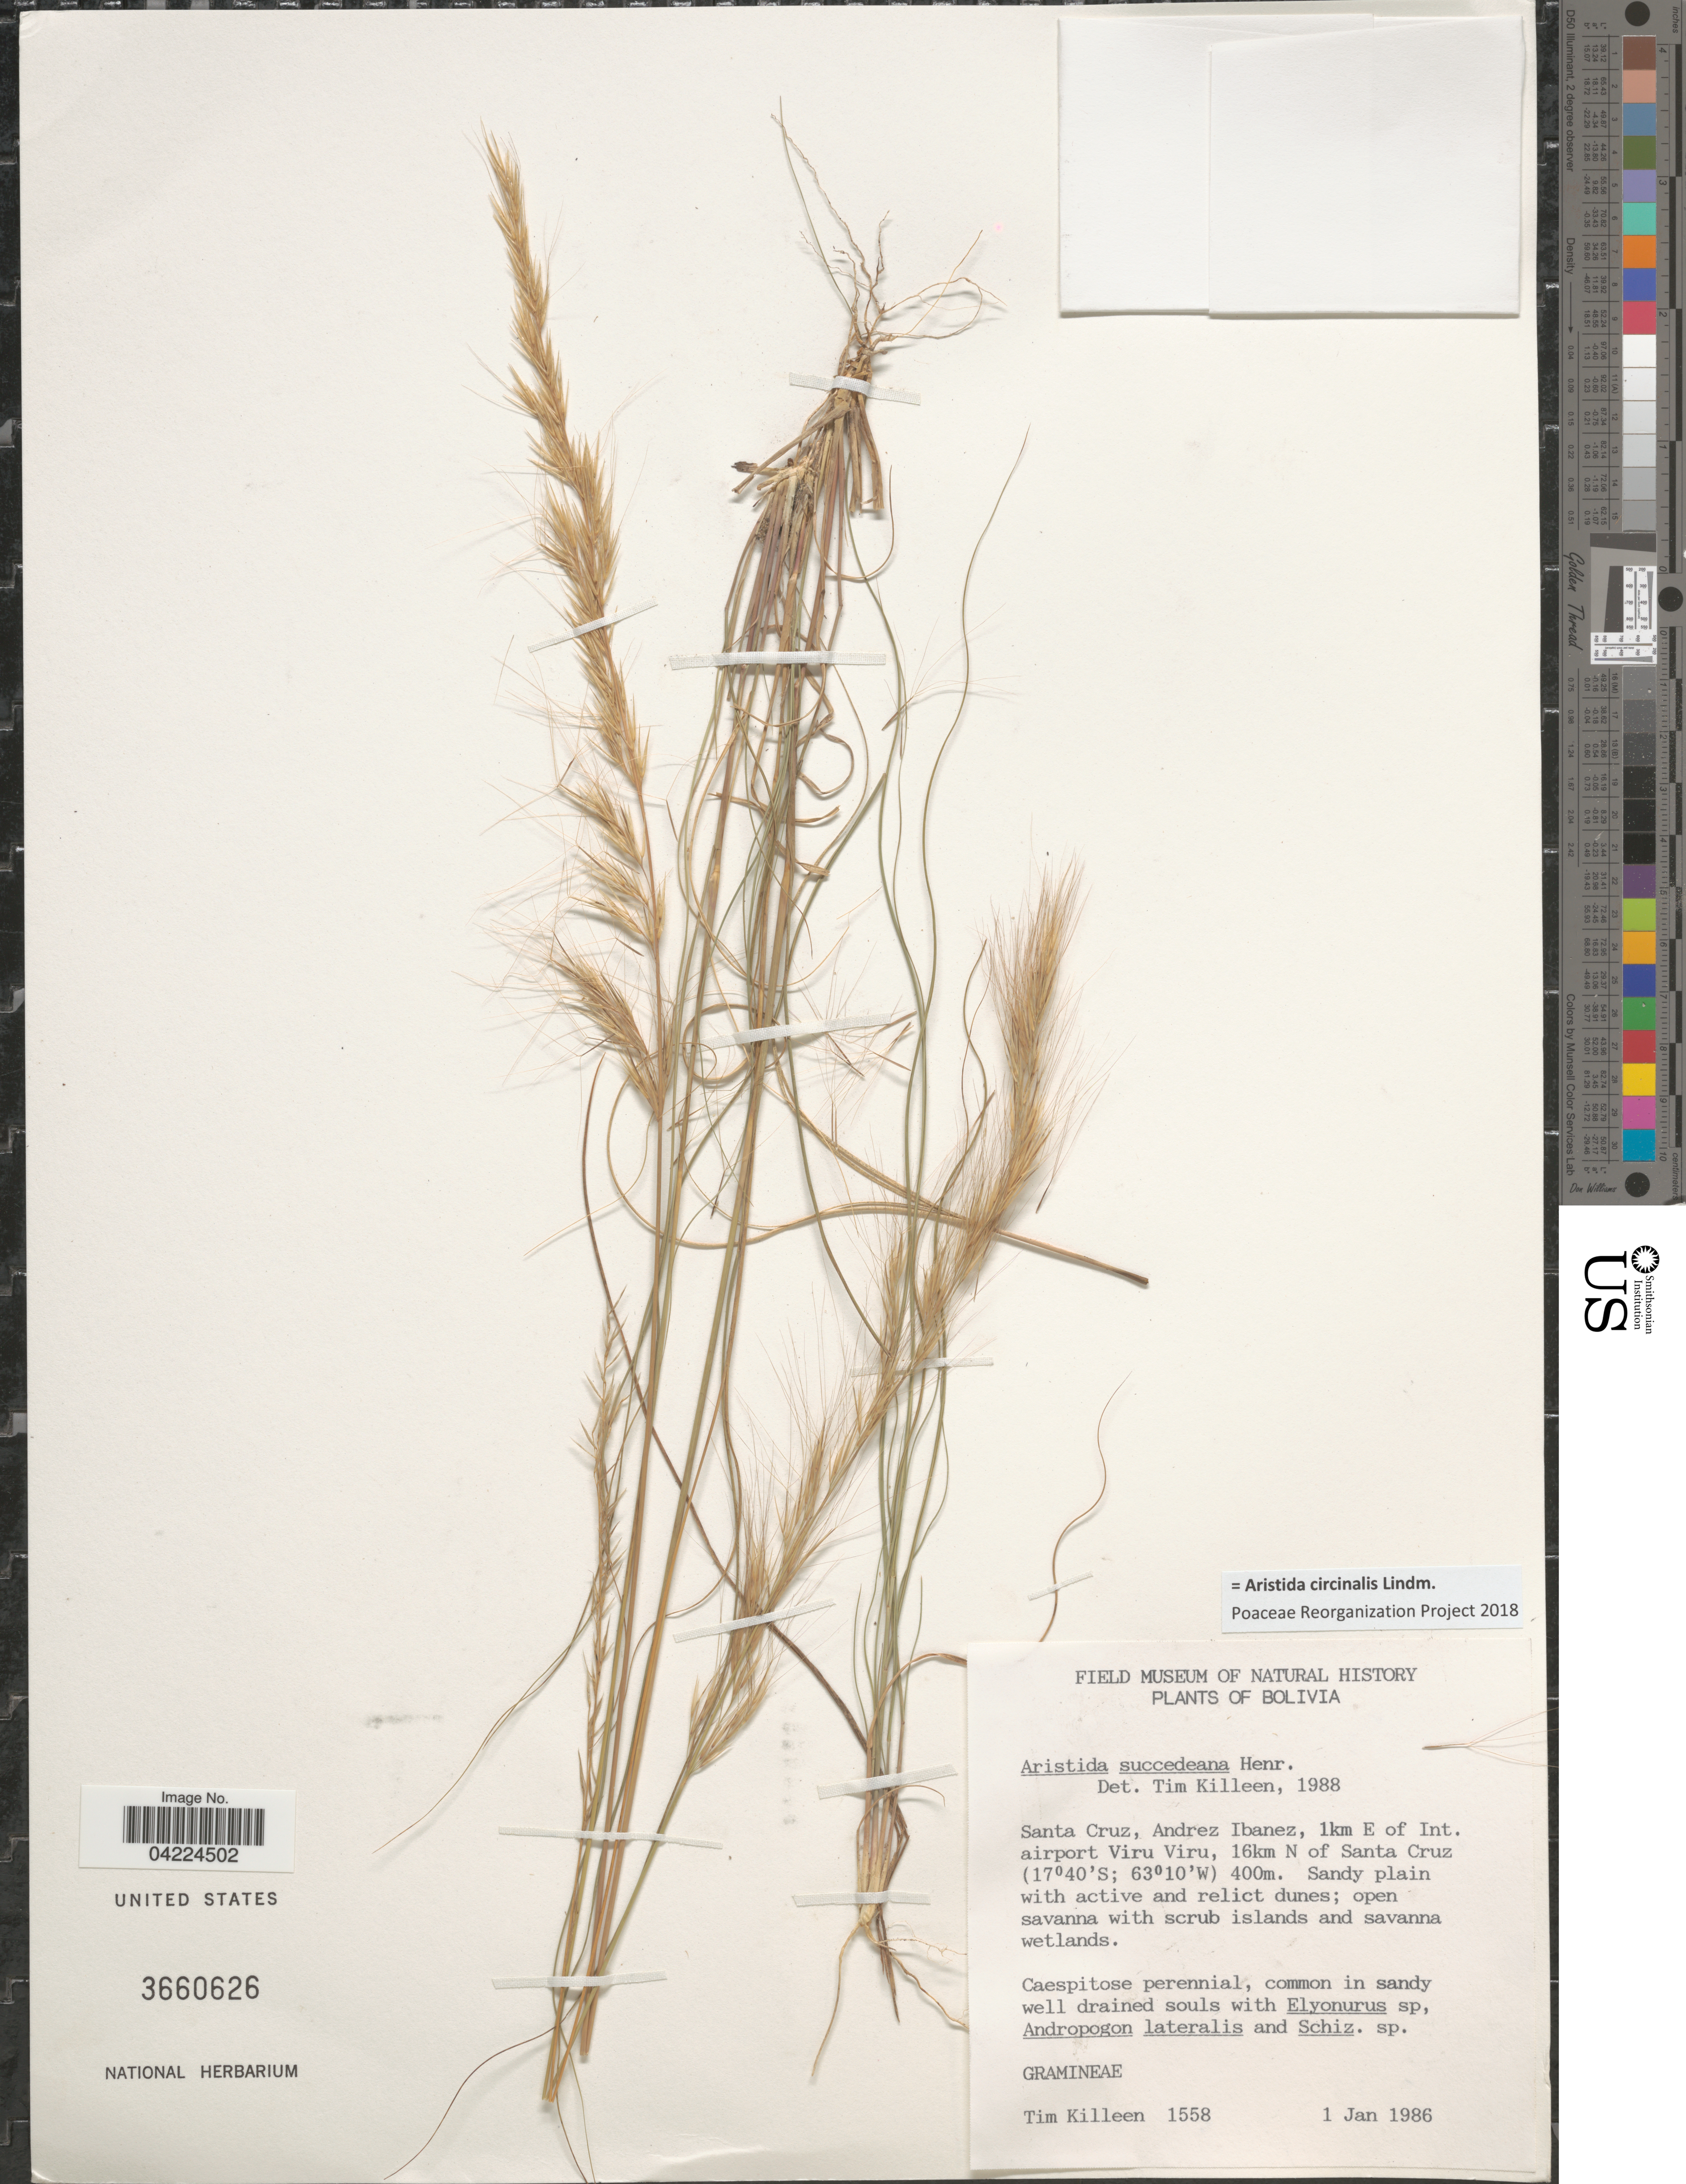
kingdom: Plantae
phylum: Tracheophyta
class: Liliopsida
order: Poales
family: Poaceae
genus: Aristida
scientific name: Aristida circinalis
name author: Lindm.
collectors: T. J. Killeen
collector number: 1558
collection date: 1986-01-01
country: Bolivia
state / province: Santa Cruz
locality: Andrez Ibanez, 1km E of Int. airport Viru Viru, 16km N of Santa Cruz.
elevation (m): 400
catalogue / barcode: US 3660626